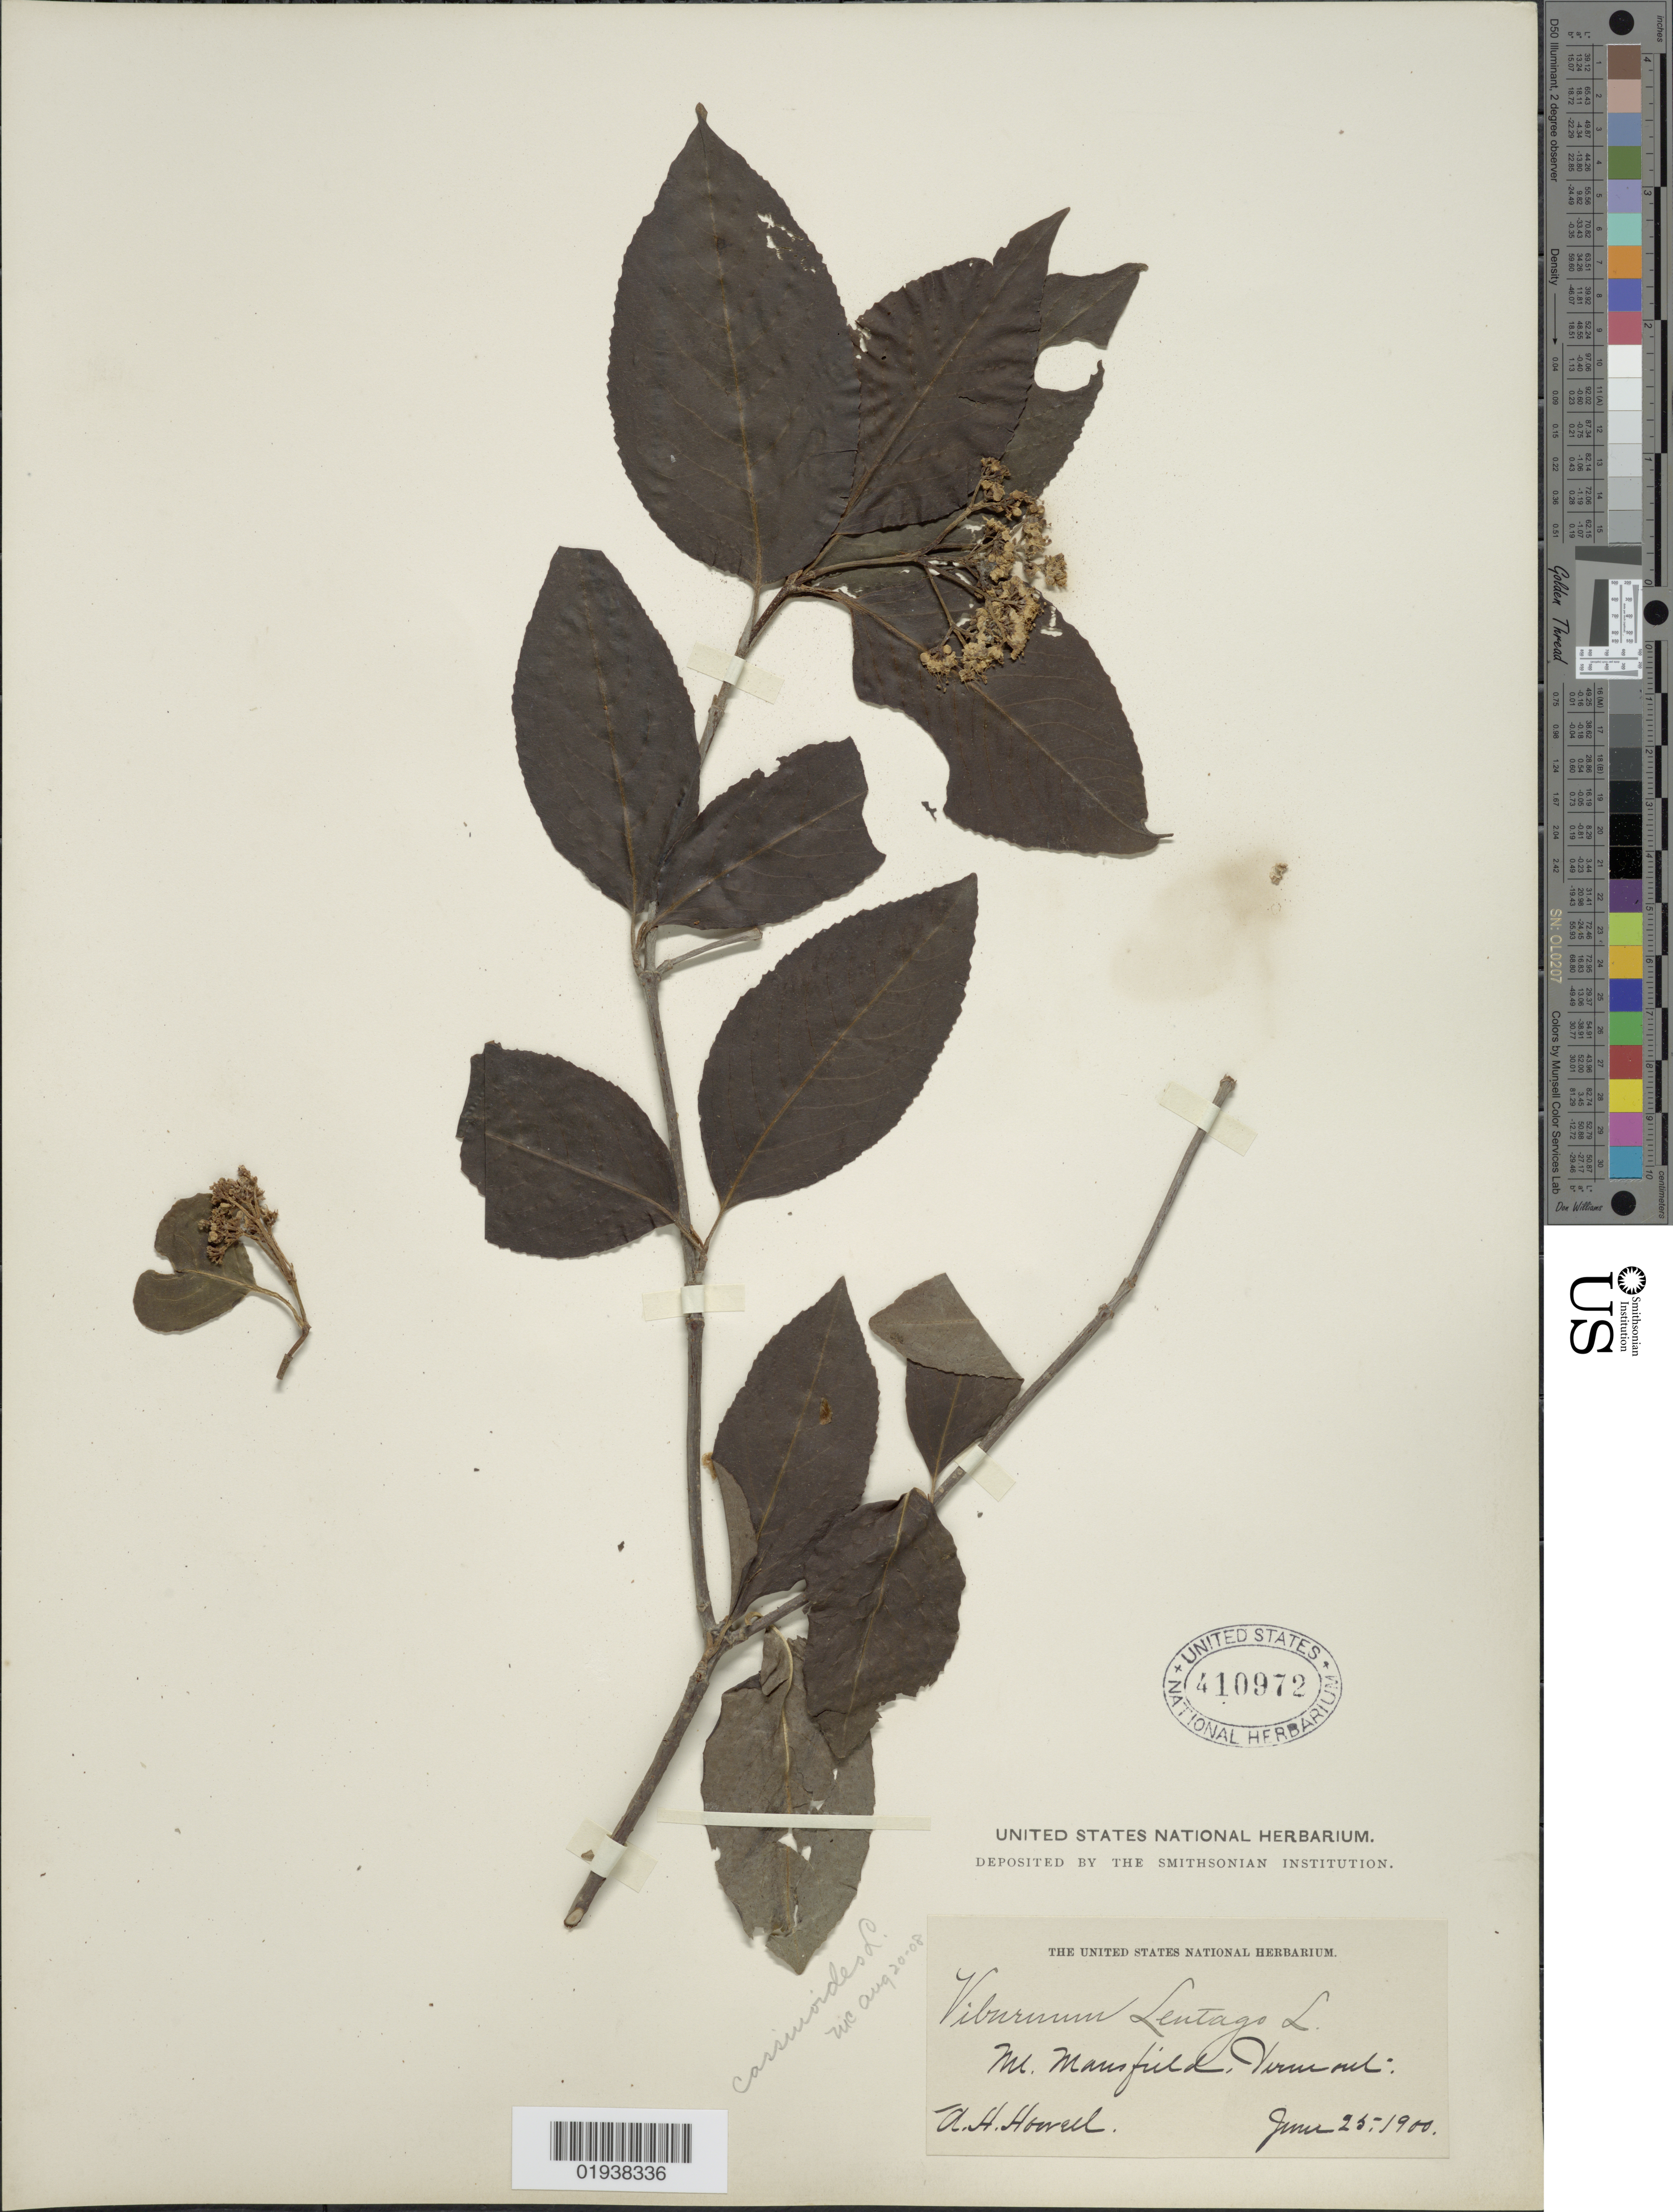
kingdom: Plantae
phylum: Tracheophyta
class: Magnoliopsida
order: Dipsacales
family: Viburnaceae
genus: Viburnum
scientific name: Viburnum cassinoides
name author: L.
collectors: A. Howell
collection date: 1900-06-25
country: United States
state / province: Vermont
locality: Mt. Mansfield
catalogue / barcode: US 410972